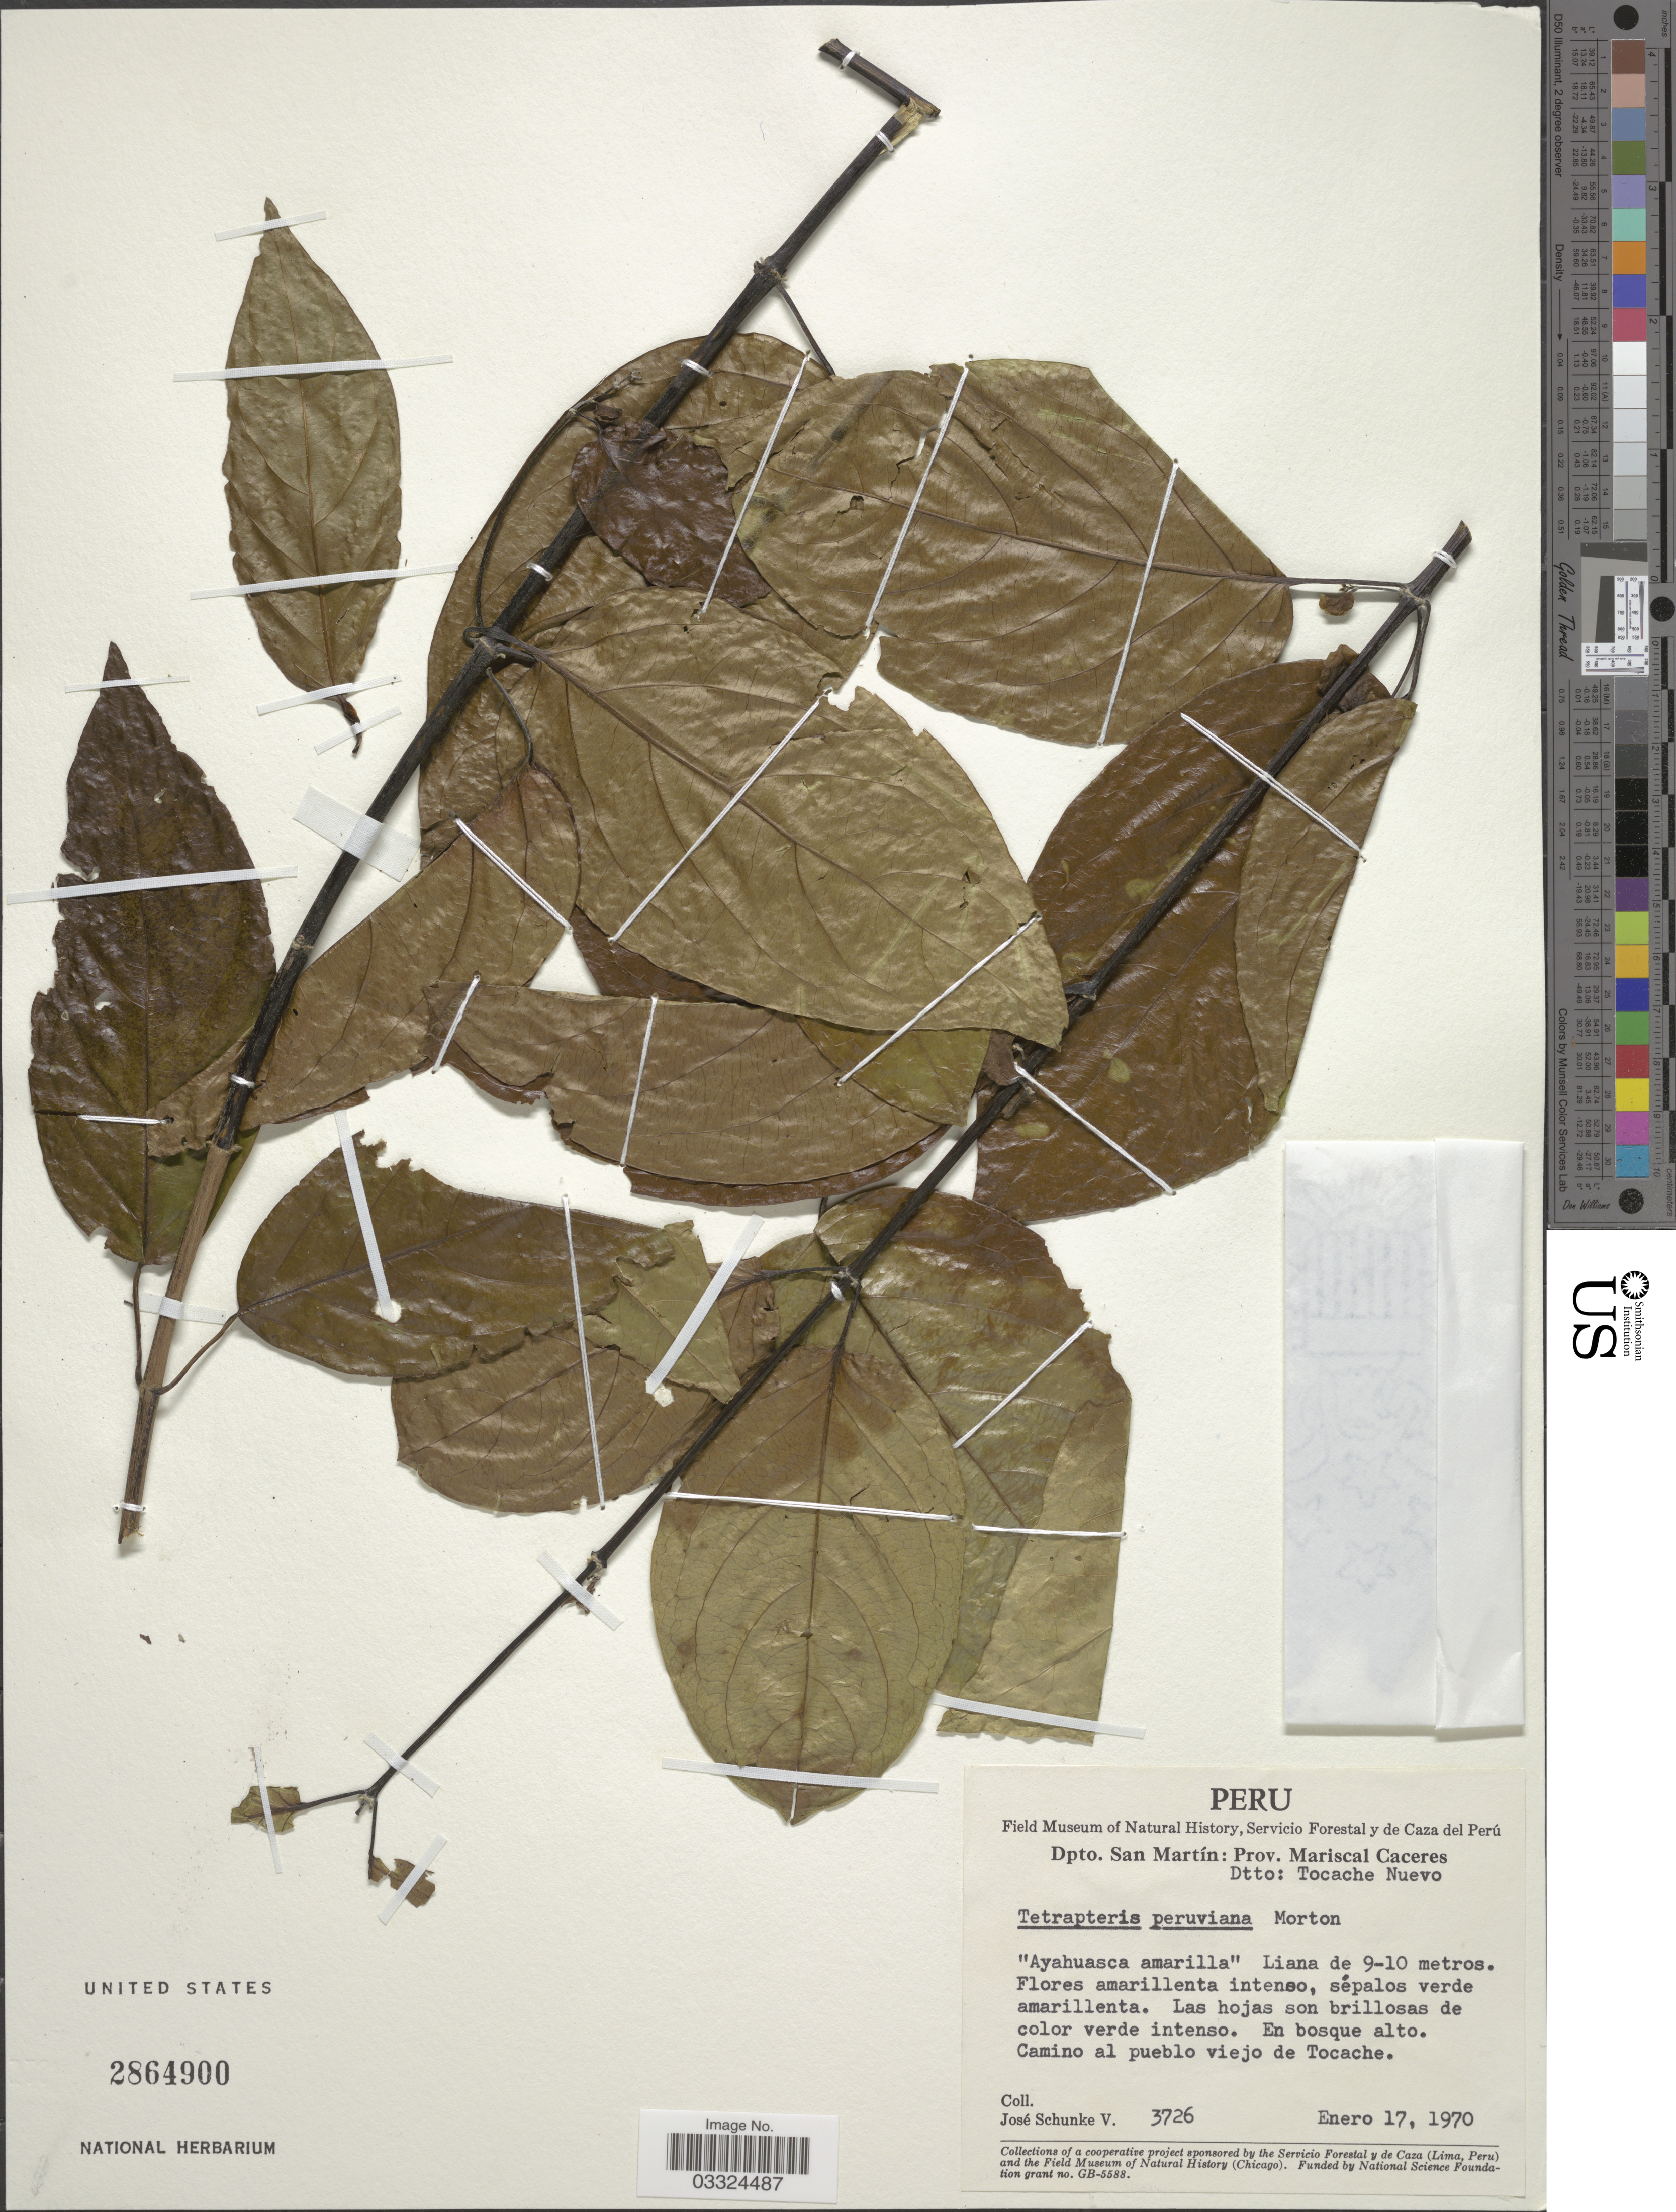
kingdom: Plantae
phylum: Tracheophyta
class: Magnoliopsida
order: Malpighiales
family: Malpighiaceae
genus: Tetrapterys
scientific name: Tetrapterys crispa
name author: A. Juss.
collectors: J. Schunke Vigo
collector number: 3726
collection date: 1970-01-17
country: Peru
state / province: San Martín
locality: Dpto. San Martín: Prov. Mariscal Caceres. Dtto: Tocache Nuevo. Camino al pueblo viejo de Tocache.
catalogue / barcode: US 2864900